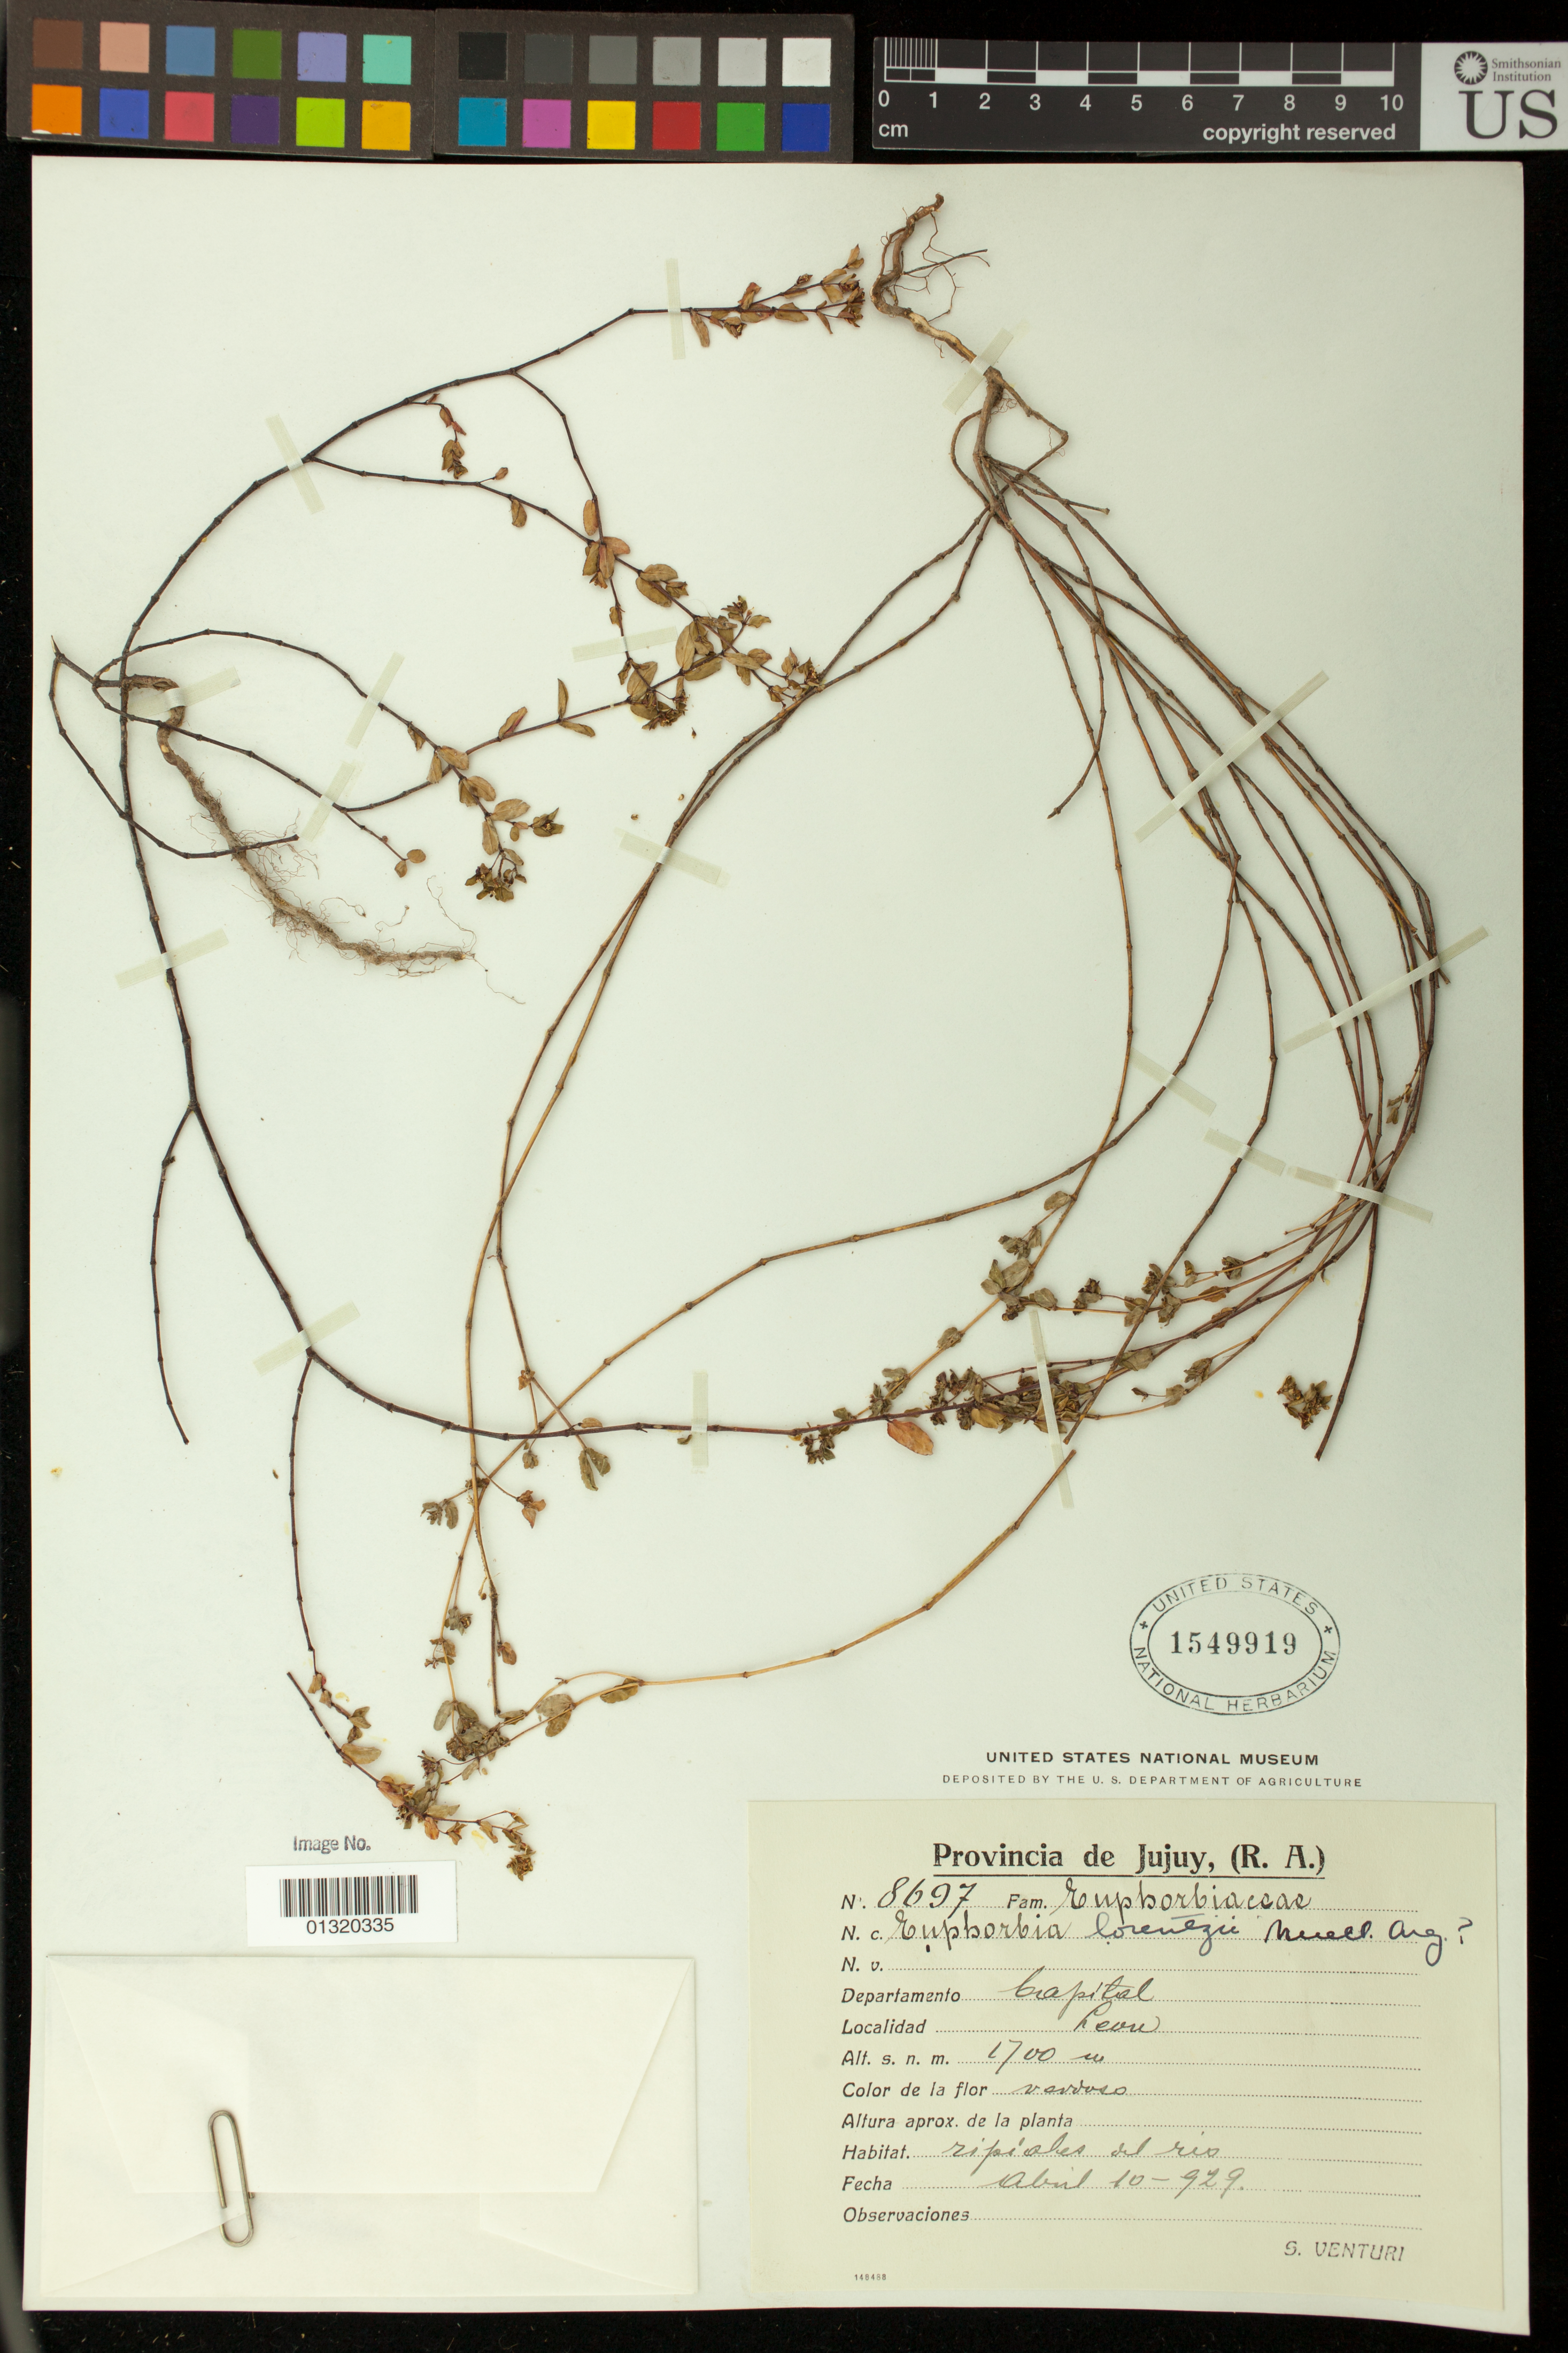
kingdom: Plantae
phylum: Tracheophyta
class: Magnoliopsida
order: Malpighiales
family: Euphorbiaceae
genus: Euphorbia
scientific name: Euphorbia lorentzii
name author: Müll. Arg.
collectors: S. Venturi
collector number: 8697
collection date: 1929-04-10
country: Argentina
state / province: Jujuy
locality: Departamento Capital; Leon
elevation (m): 1700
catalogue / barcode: US 1549919